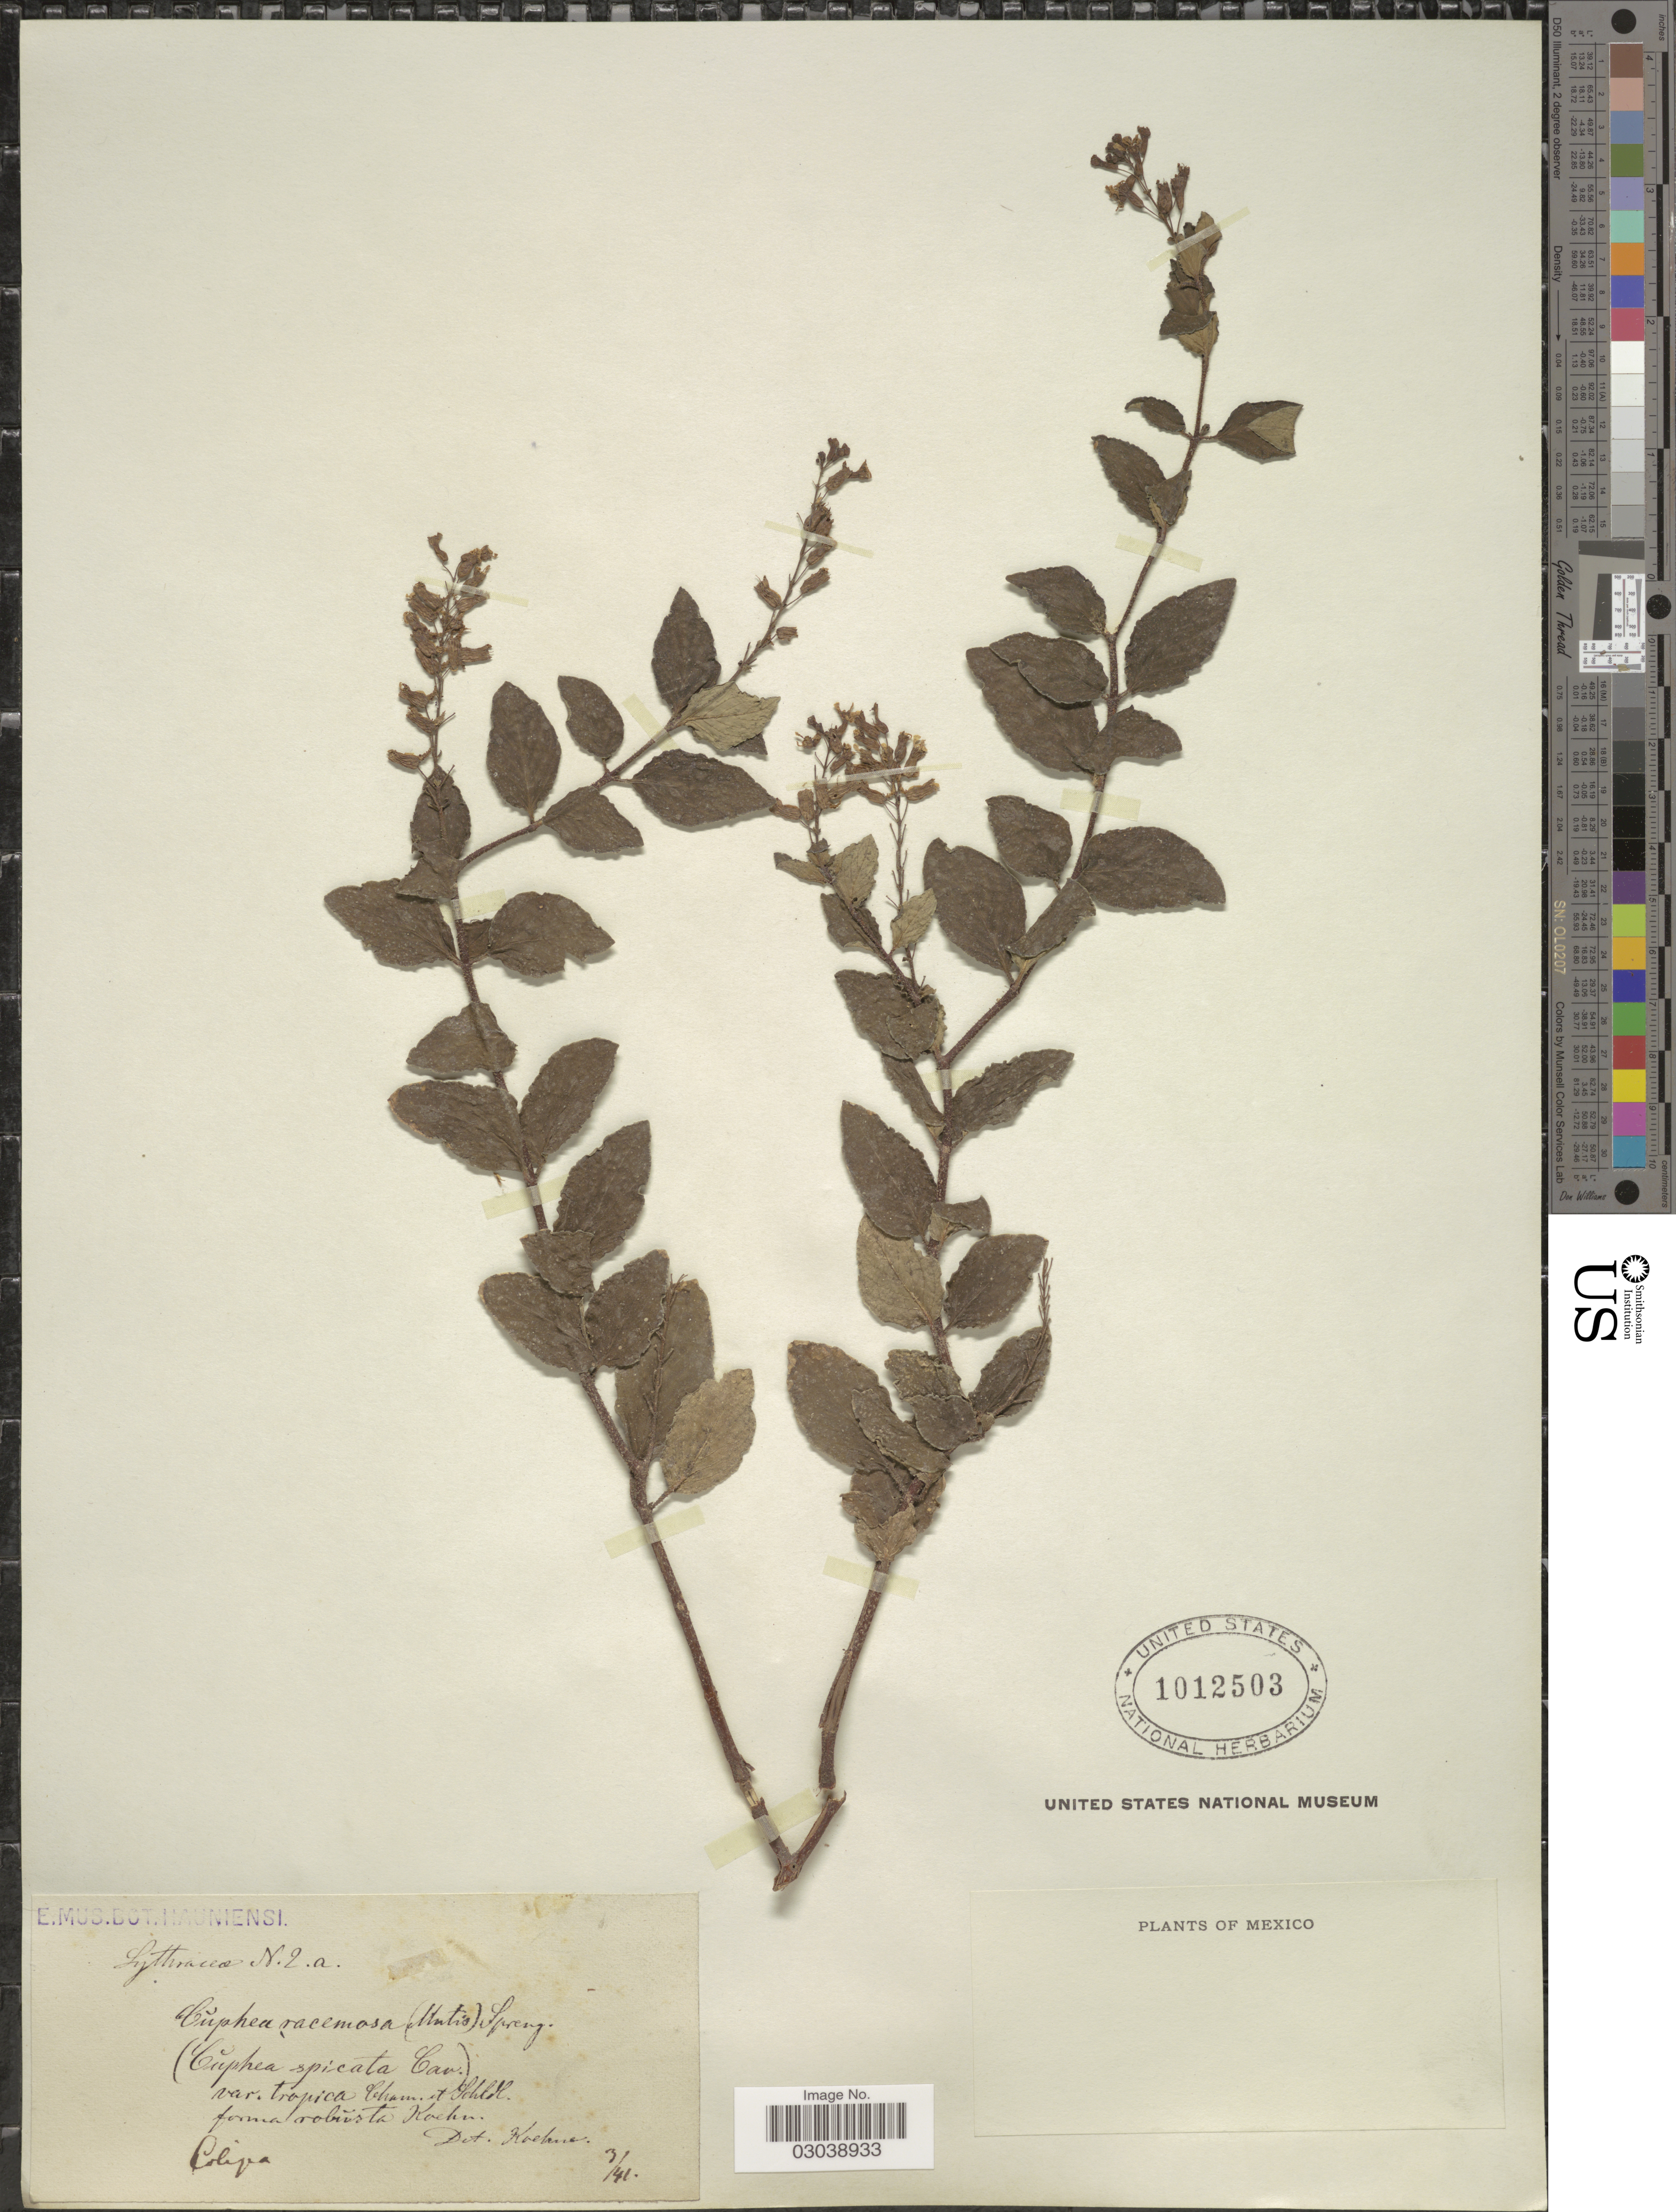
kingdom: Plantae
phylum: Tracheophyta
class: Magnoliopsida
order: Myrtales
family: Lythraceae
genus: Cuphea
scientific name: Cuphea racemosa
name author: (L. f.) Spreng.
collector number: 2 a.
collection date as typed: Transcribed d/m/y: /3/41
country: Mexico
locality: Colipa.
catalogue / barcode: US 1012503